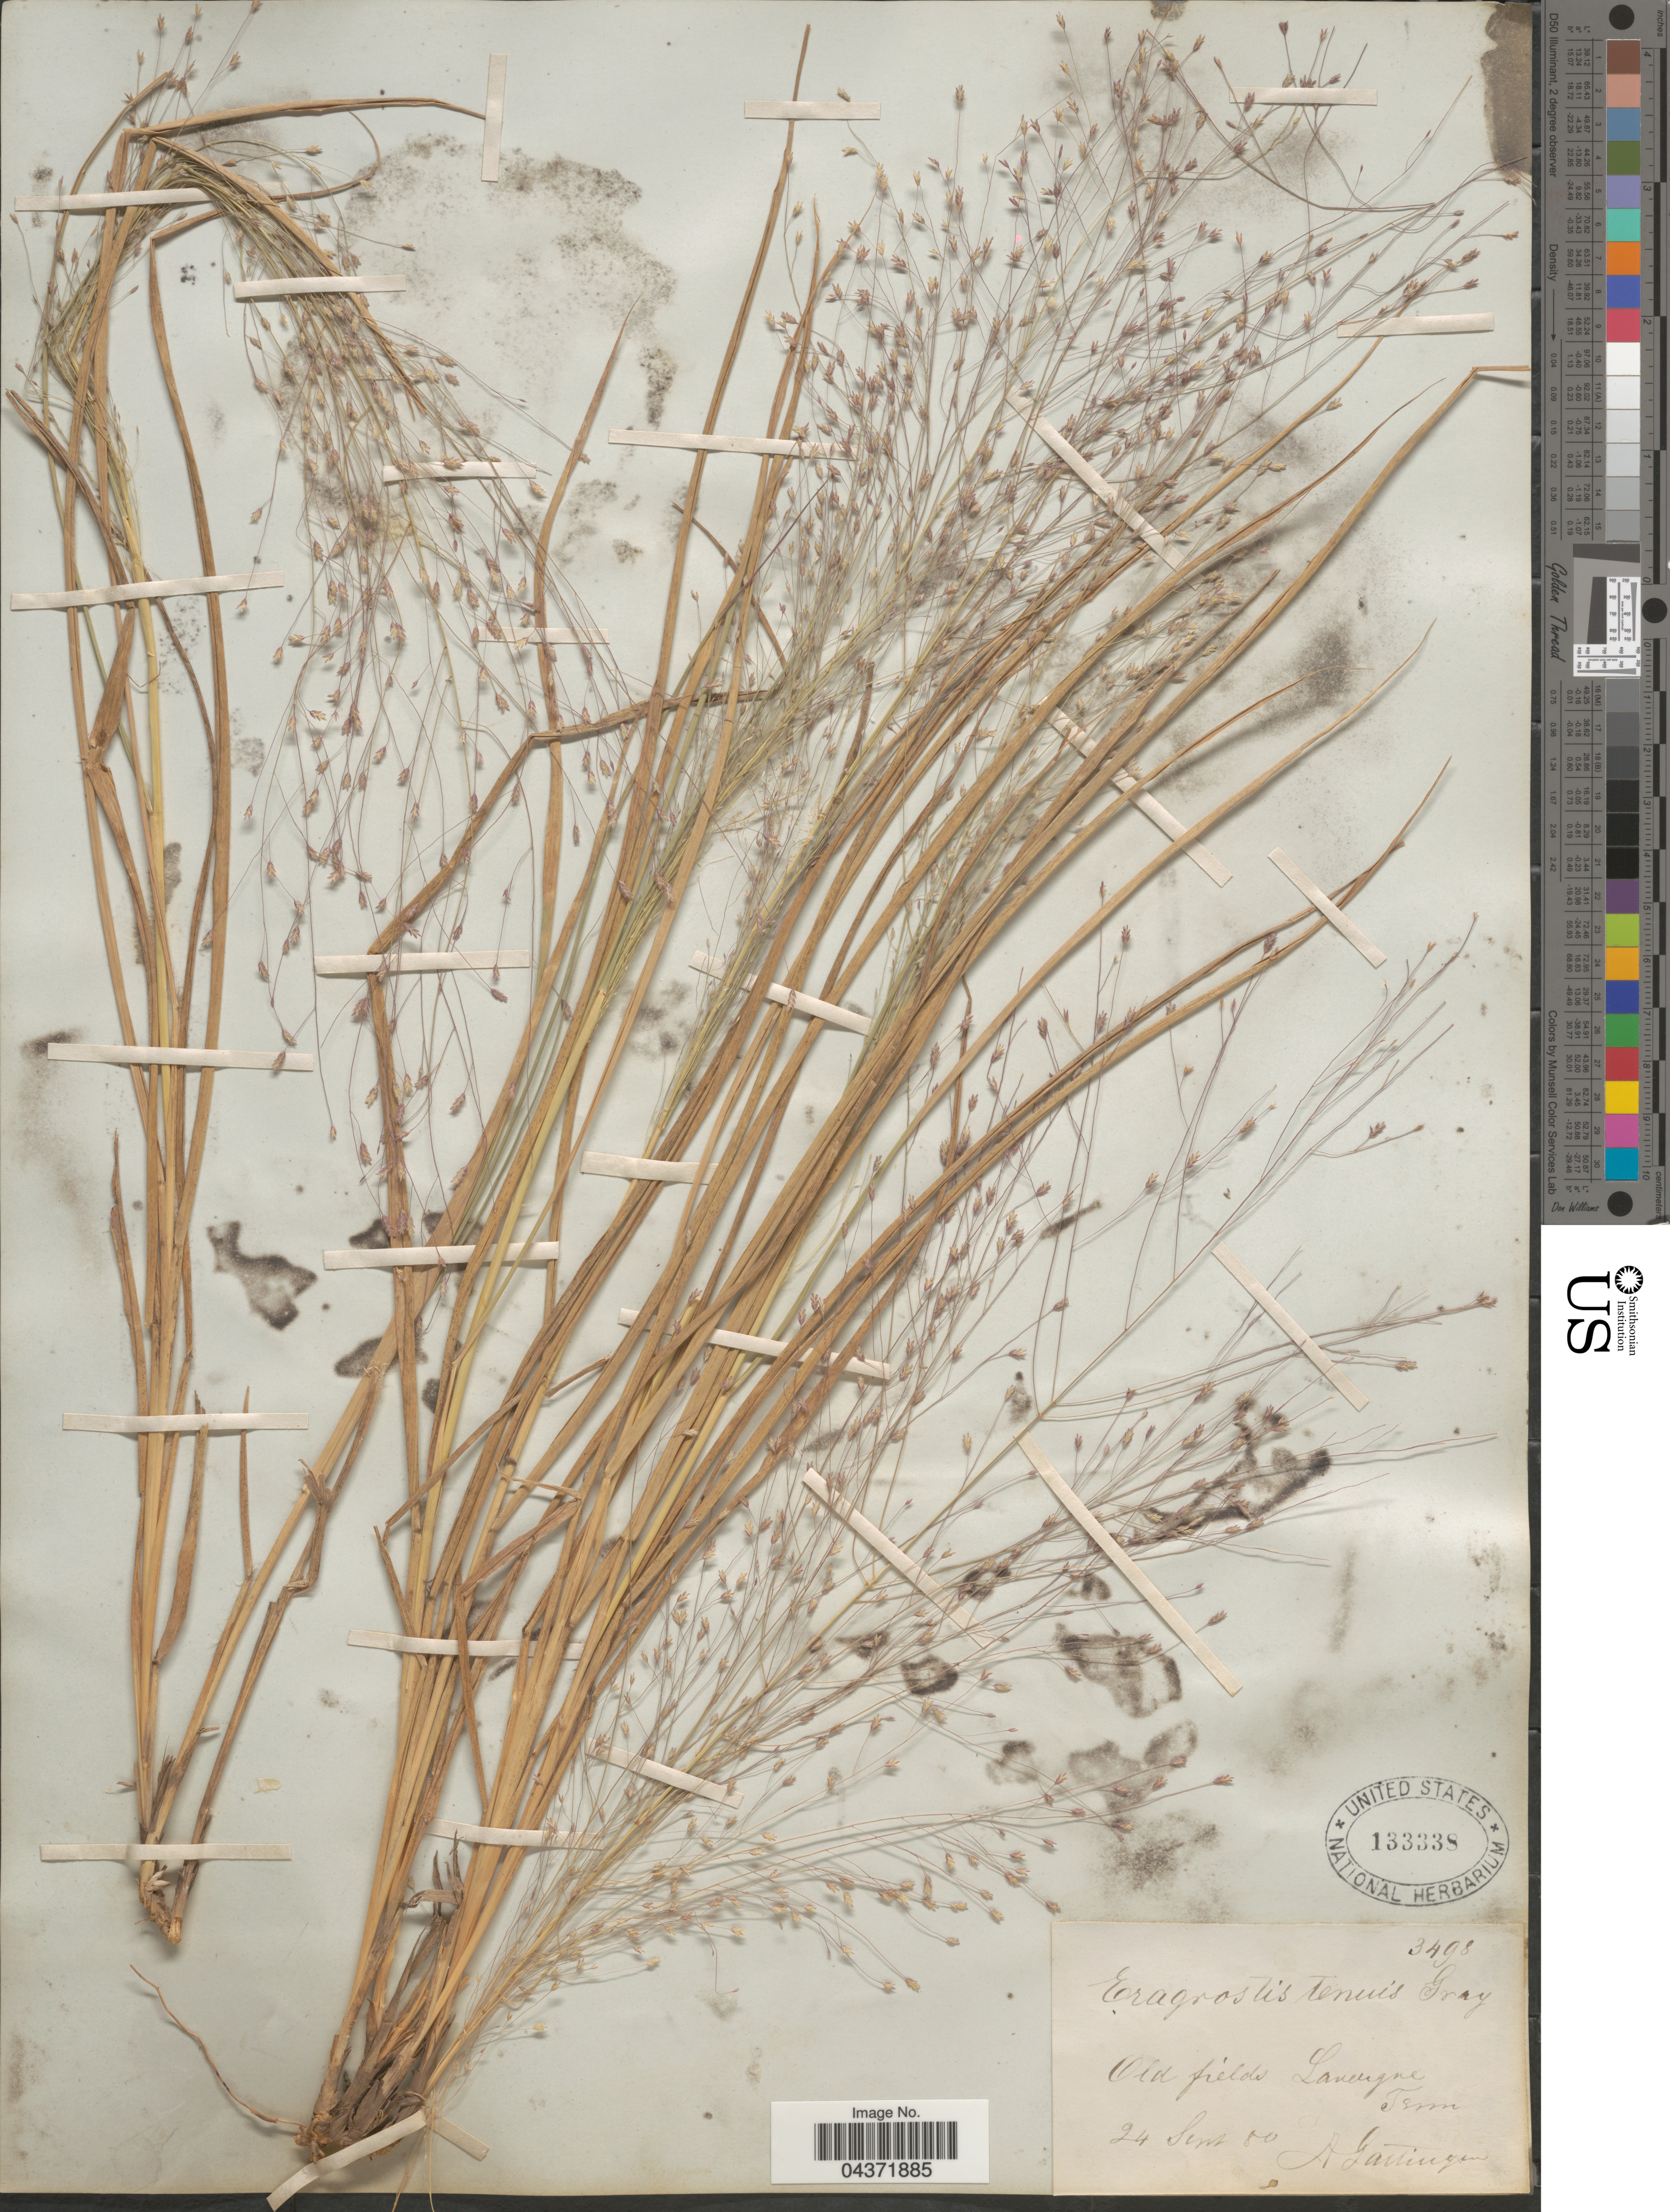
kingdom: Plantae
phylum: Tracheophyta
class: Liliopsida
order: Poales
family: Poaceae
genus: Eragrostis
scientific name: Eragrostis spectabilis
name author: (Pursh) Steud.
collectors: A. Gattinger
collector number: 3498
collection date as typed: Transcribed d/m/y: 24/9/80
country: United States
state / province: Tennessee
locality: Old fields Lavergne.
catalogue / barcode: US 133338